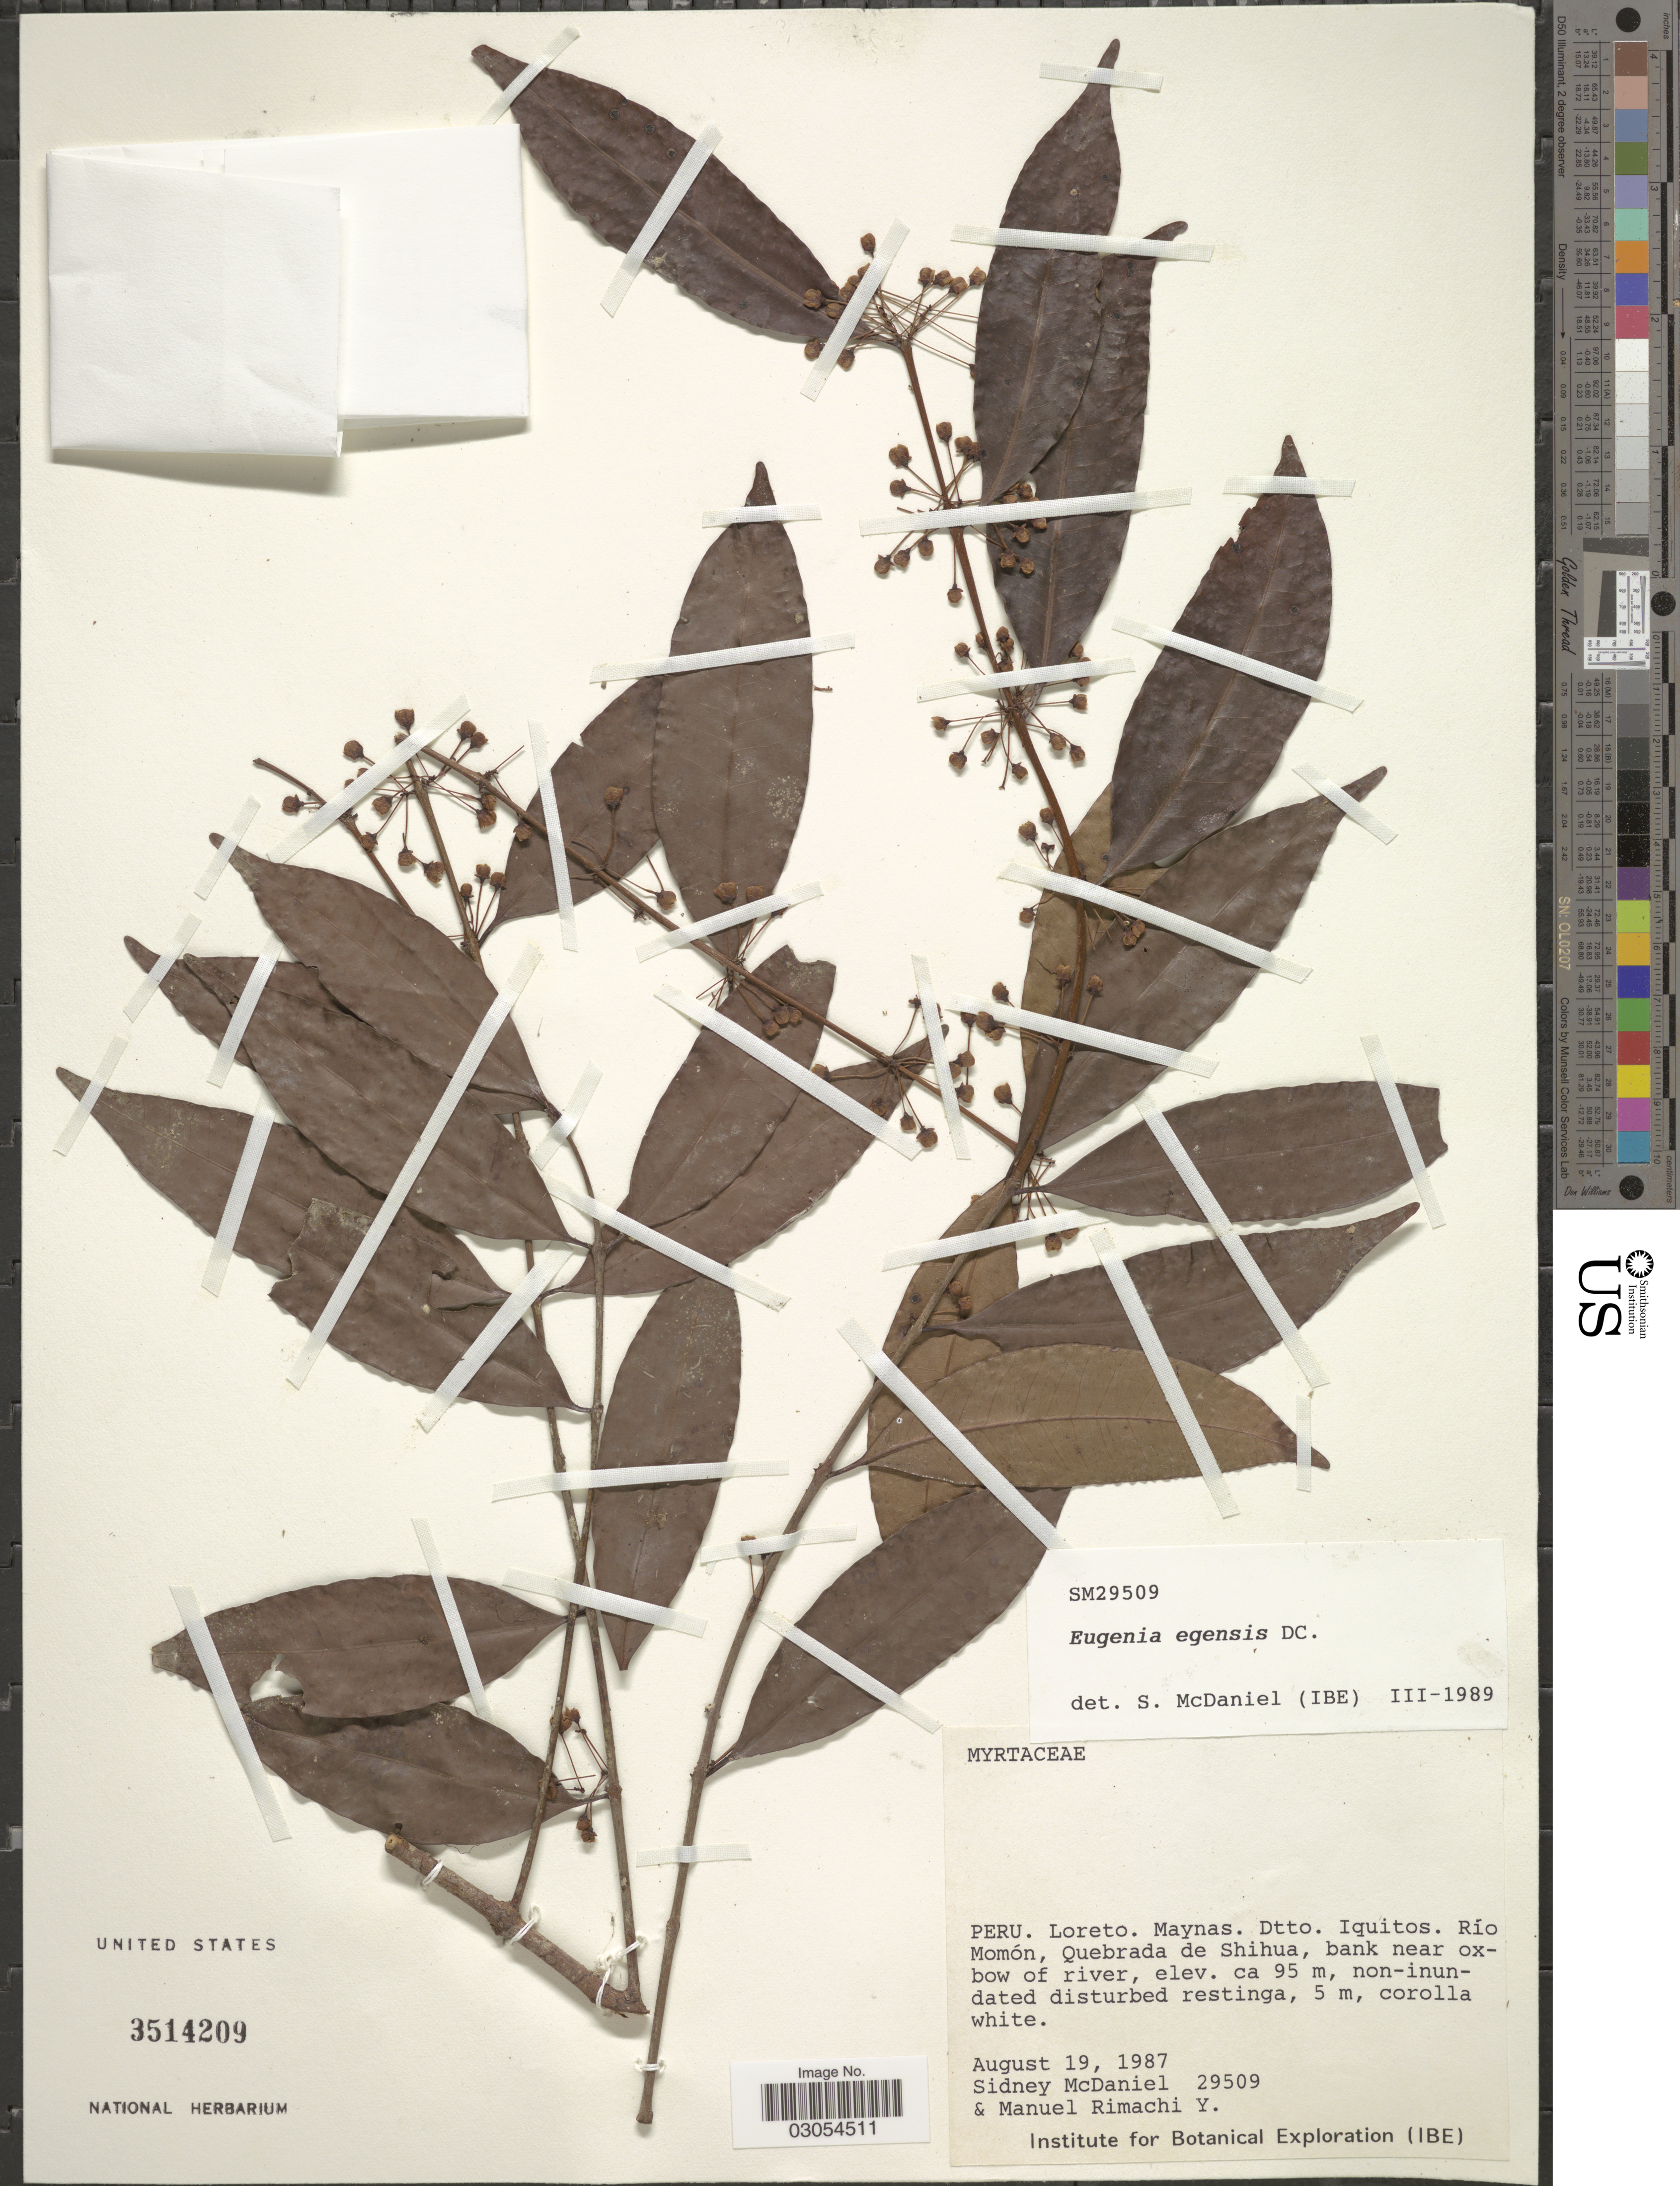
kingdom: Plantae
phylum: Tracheophyta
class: Magnoliopsida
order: Myrtales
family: Myrtaceae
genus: Eugenia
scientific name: Eugenia egensis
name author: DC.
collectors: S. McDaniel & M. Rimachi Y.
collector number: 29509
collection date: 1987-08-19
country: Peru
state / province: Loreto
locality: Maynas. Dtto. Iquitos. Río Momón, Quebrada de Shihua, bank near oxbow of river.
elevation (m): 95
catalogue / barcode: US 3514209